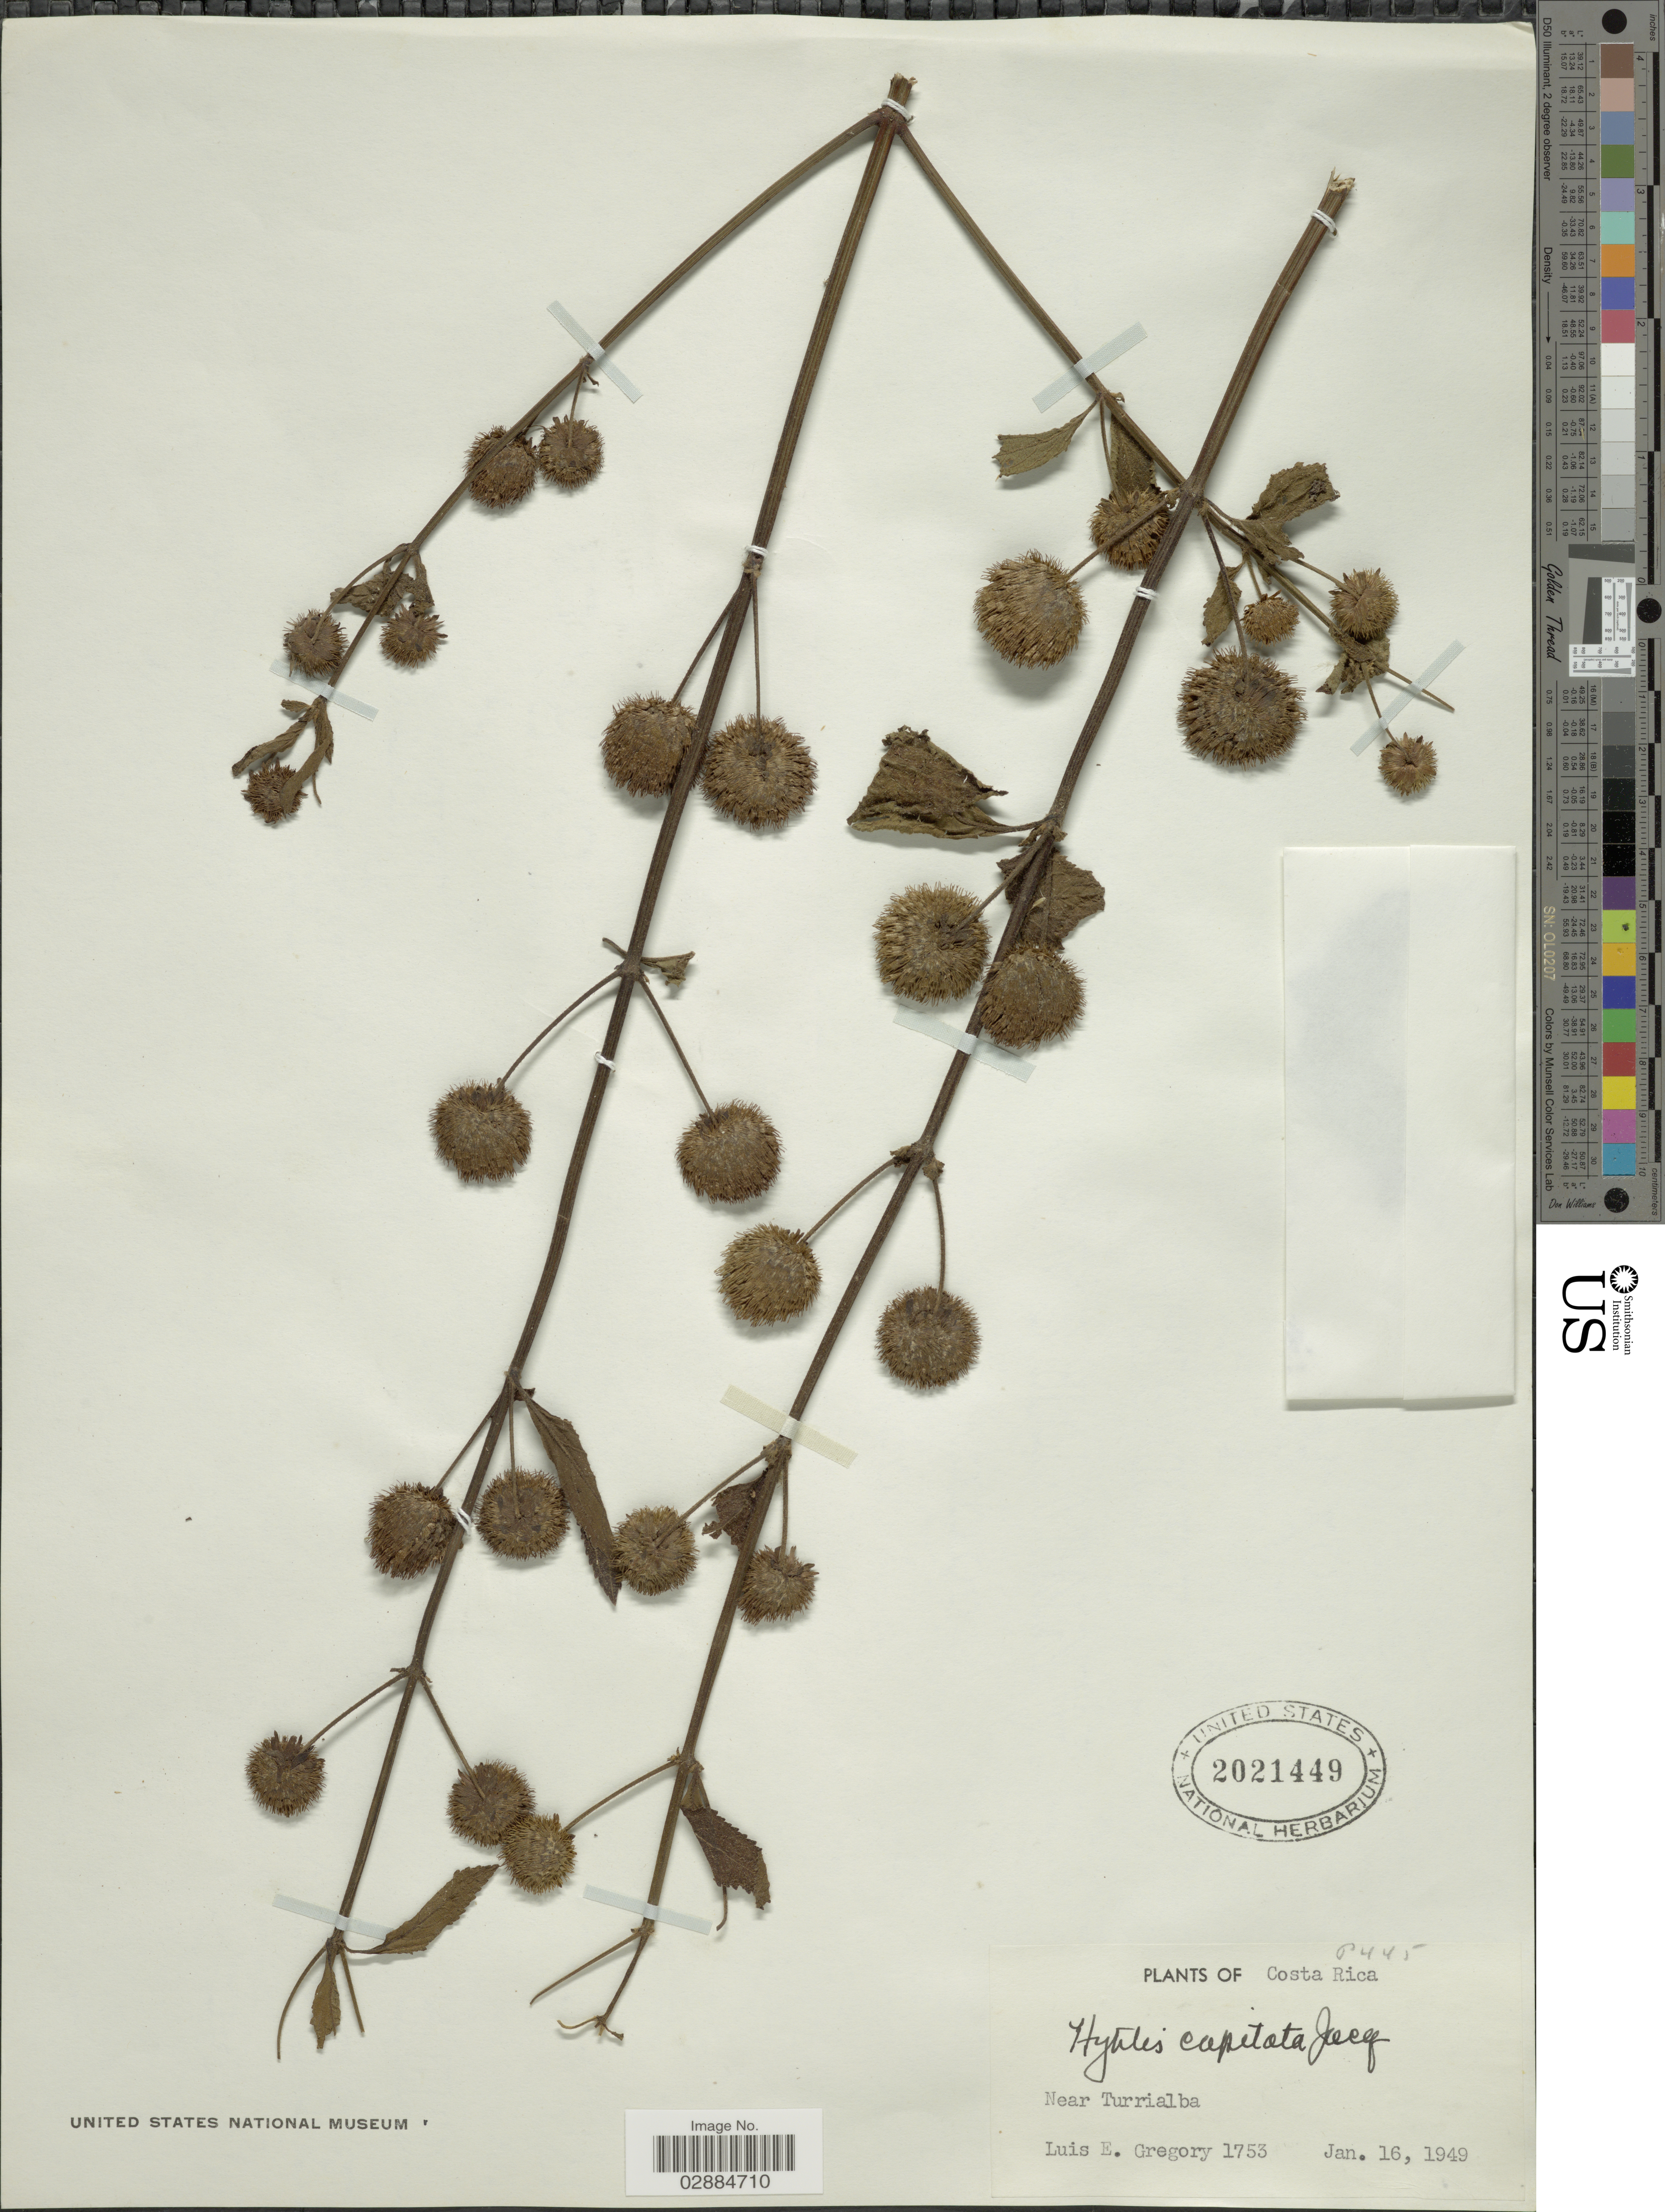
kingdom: Plantae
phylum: Tracheophyta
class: Magnoliopsida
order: Lamiales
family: Lamiaceae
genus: Hyptis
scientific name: Hyptis capitata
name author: Jacq.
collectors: L. E. Gregory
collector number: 1753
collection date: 1949-01-16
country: Costa Rica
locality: Near Turrialba.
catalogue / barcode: US 2021449